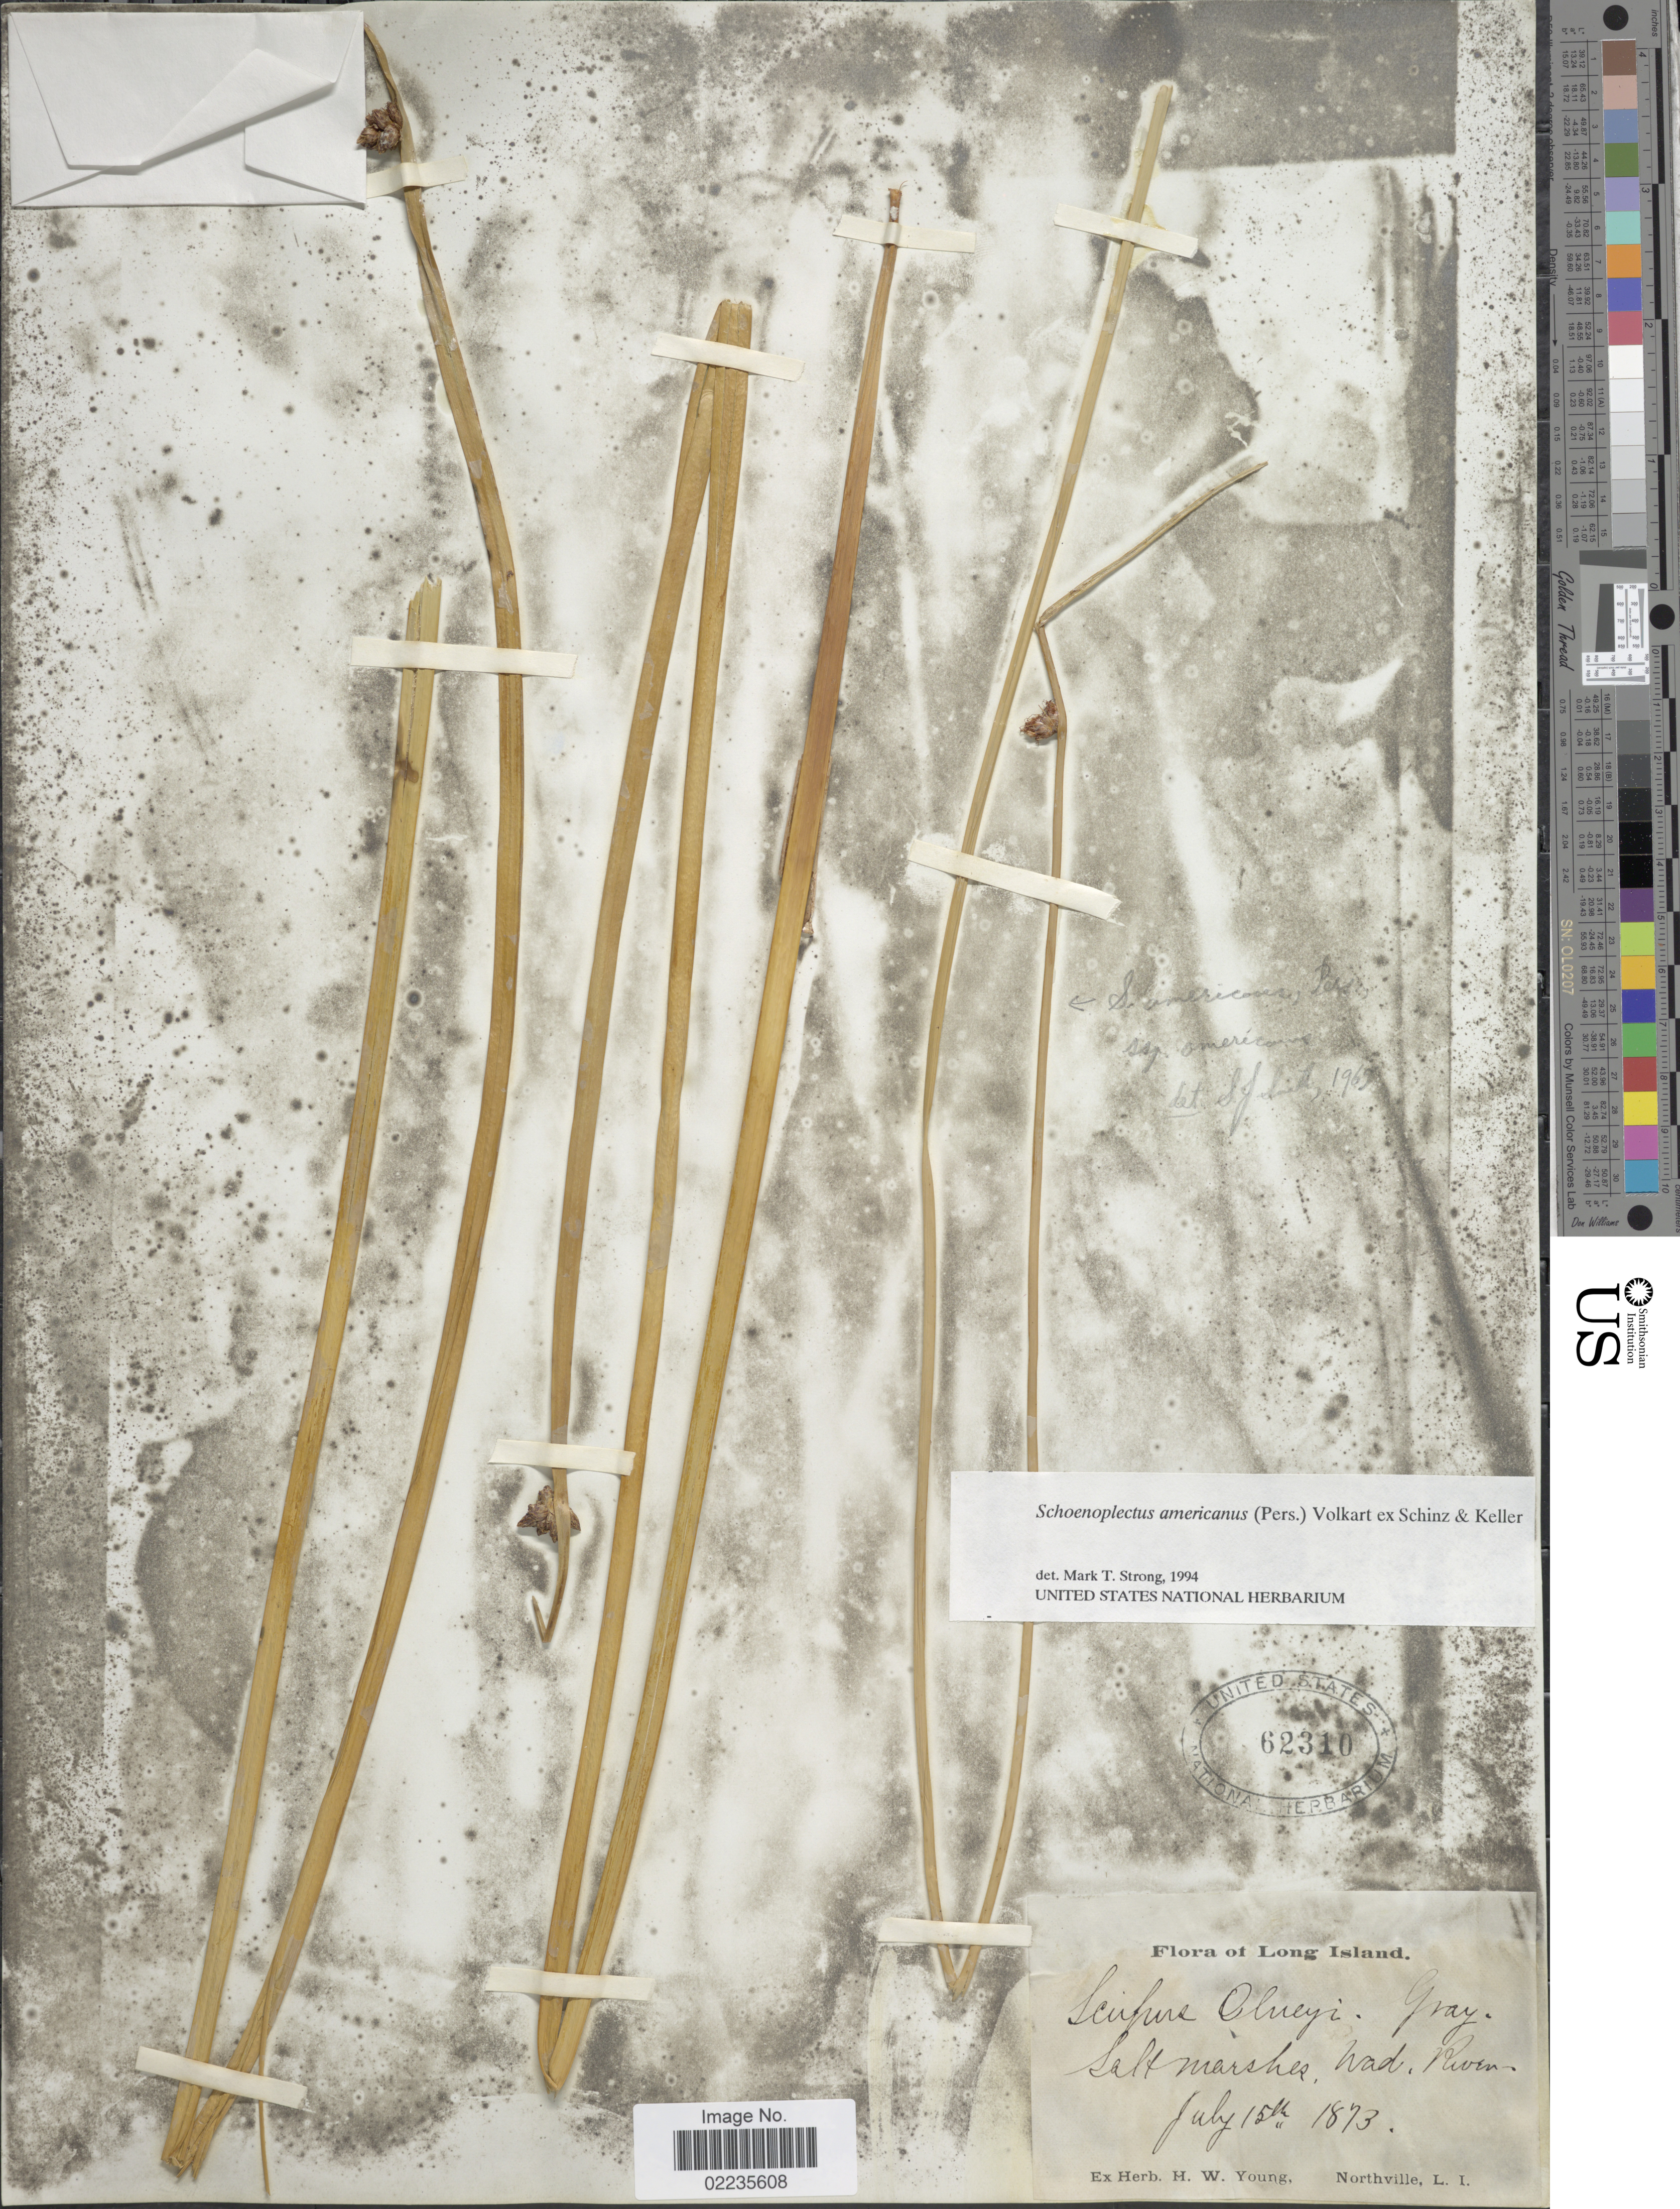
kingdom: Plantae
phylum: Tracheophyta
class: Liliopsida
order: Poales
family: Cyperaceae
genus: Schoenoplectus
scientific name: Schoenoplectus americanus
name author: (Pers.) Volkart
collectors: ex herb. H.W. Young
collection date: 1873-07-15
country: United States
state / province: New York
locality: Salt marshes, Wad. River, Long Island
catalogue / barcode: US 62310